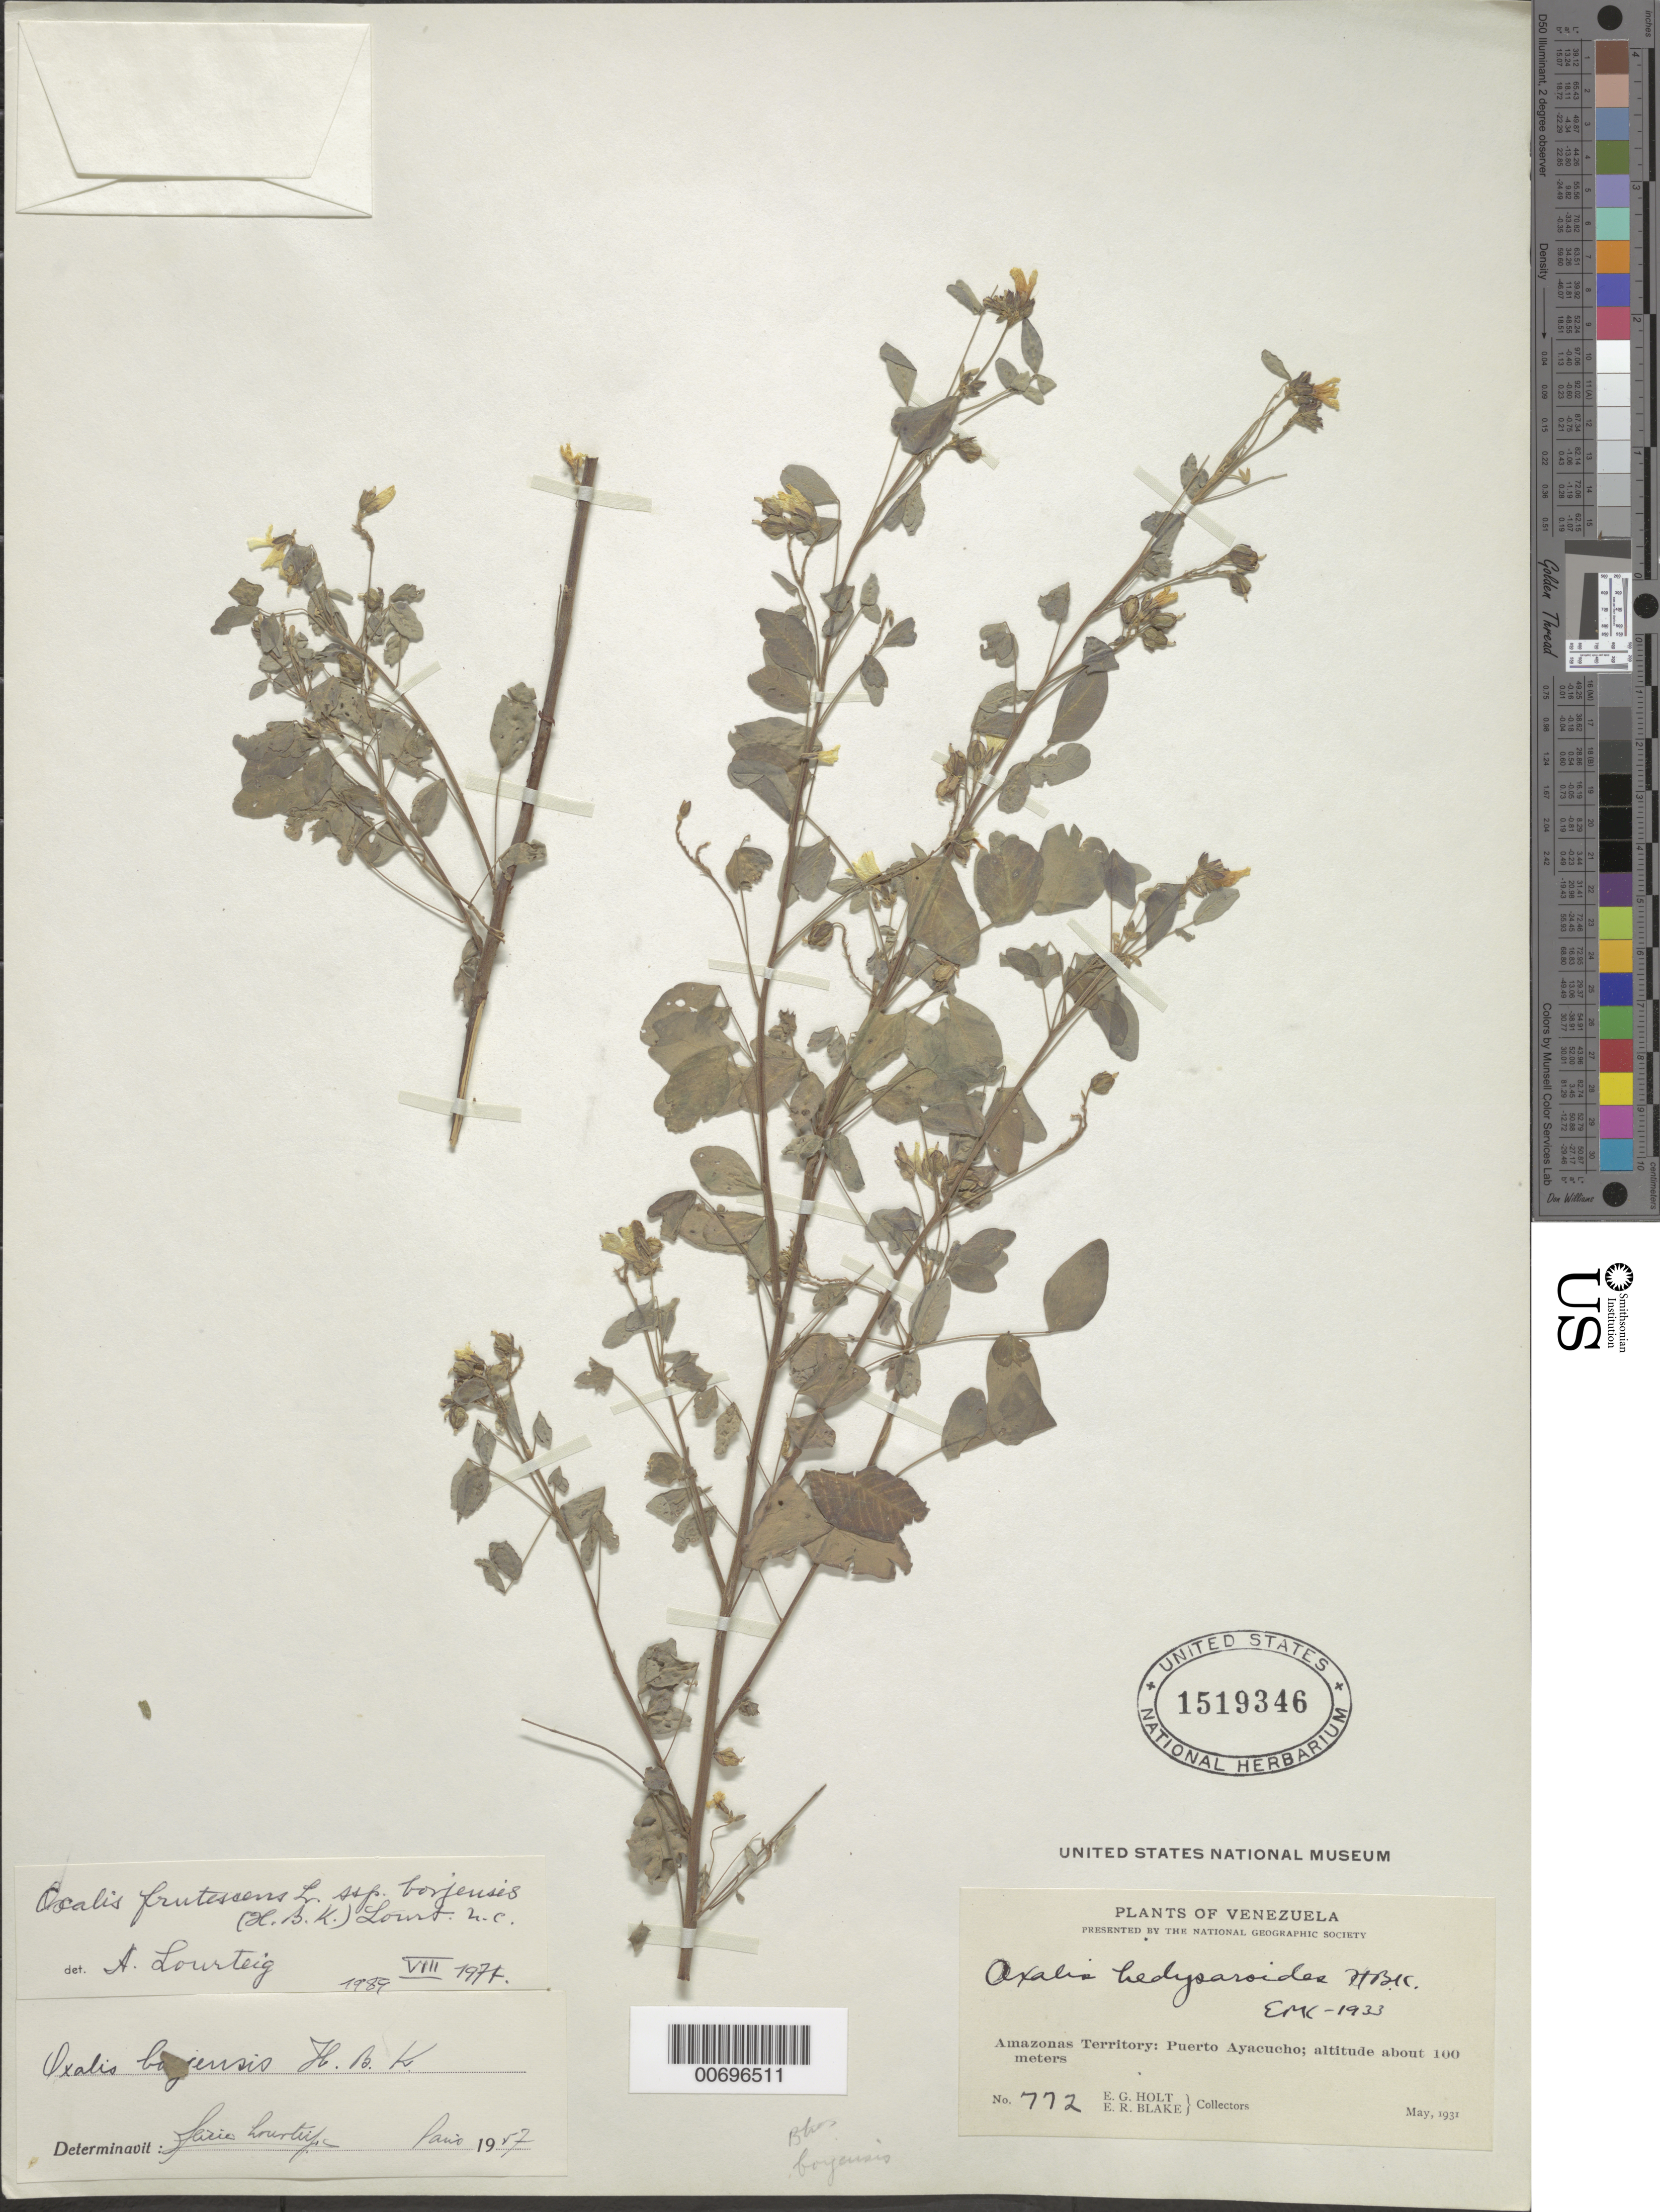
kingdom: Plantae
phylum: Tracheophyta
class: Magnoliopsida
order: Oxalidales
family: Oxalidaceae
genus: Oxalis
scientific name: Oxalis frutescens subsp. borjensis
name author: (Kunth) Lourteig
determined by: Lourteig, A.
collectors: E. Holt & E. R. Blake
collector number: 772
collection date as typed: May-31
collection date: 1931-05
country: Venezuela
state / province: Amazonas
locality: Puerto Ayacucho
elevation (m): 100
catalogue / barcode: US 1519346